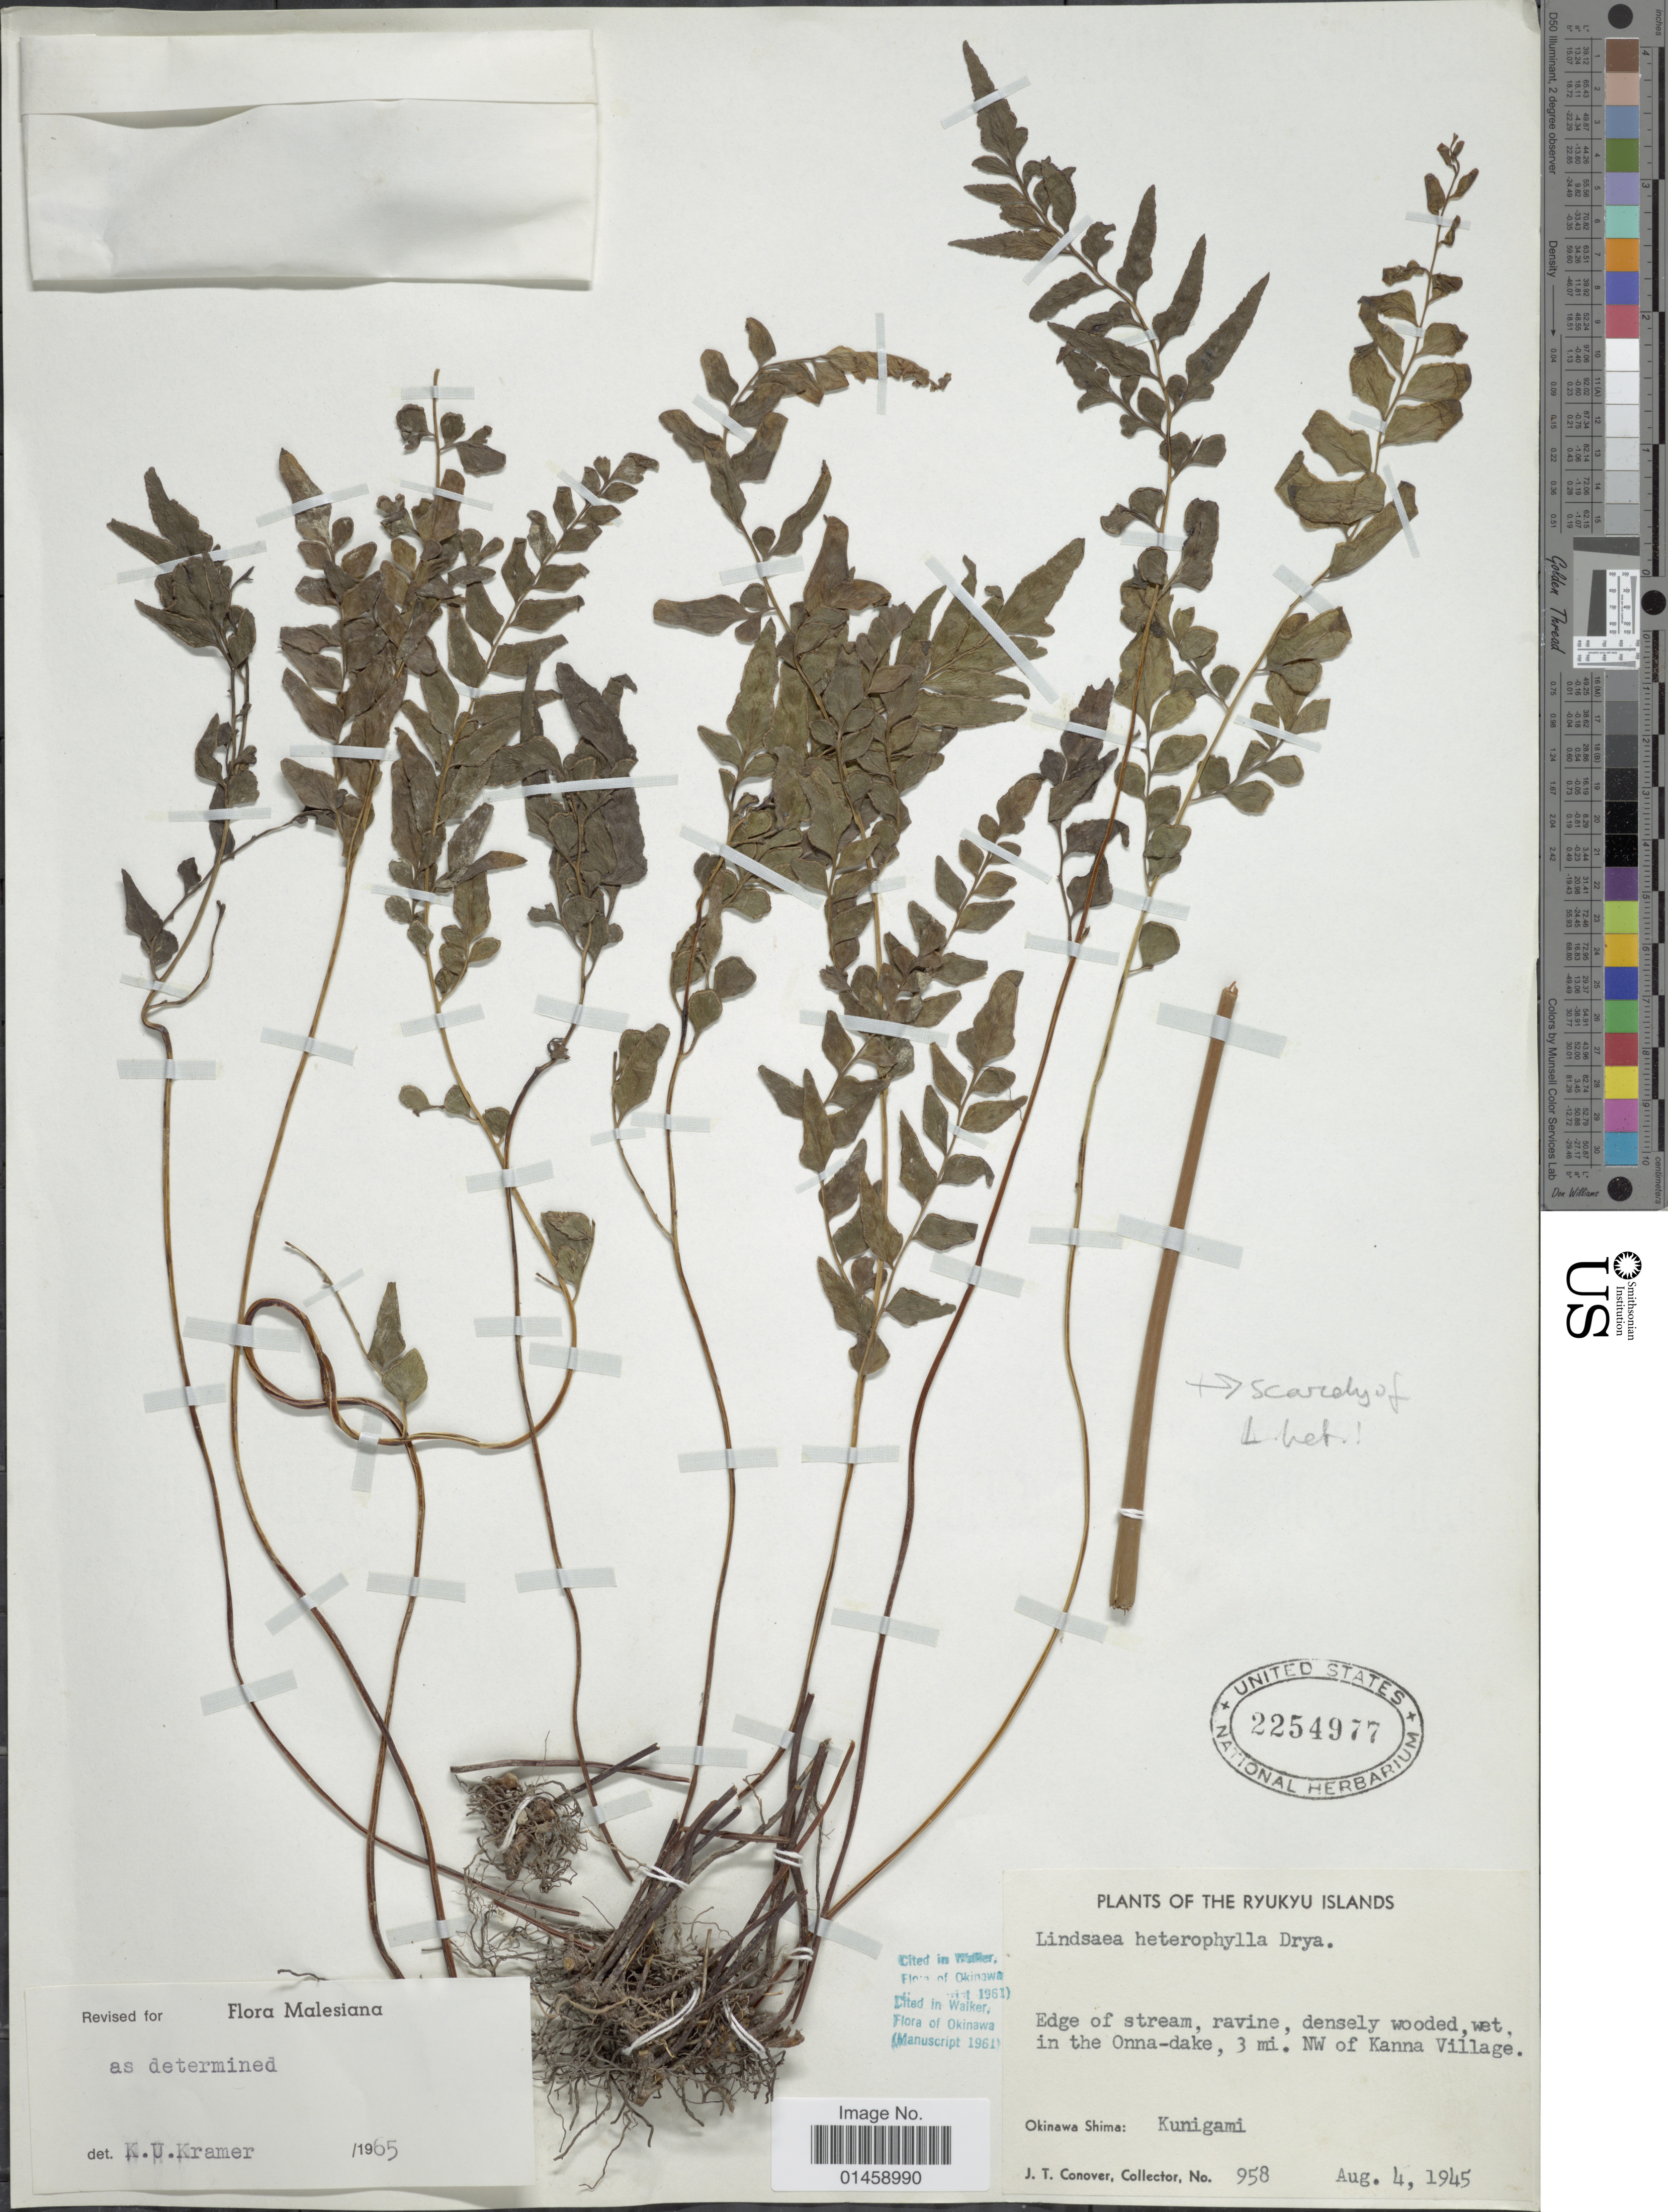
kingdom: Plantae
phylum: Tracheophyta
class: Polypodiopsida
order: Polypodiales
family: Lindsaeaceae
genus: Lindsaea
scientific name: Lindsaea heterophylla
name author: Dryand.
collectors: J. T. Conover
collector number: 958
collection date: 1945-08-04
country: Japan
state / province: Okinawa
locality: Ryukyu Islands, Okinawa Shima: Kunigami. Edge of stream, ravine densely wooded, wet in the Onna-dake, 3 mi. NW of Kanna Village.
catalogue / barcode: US 2254977